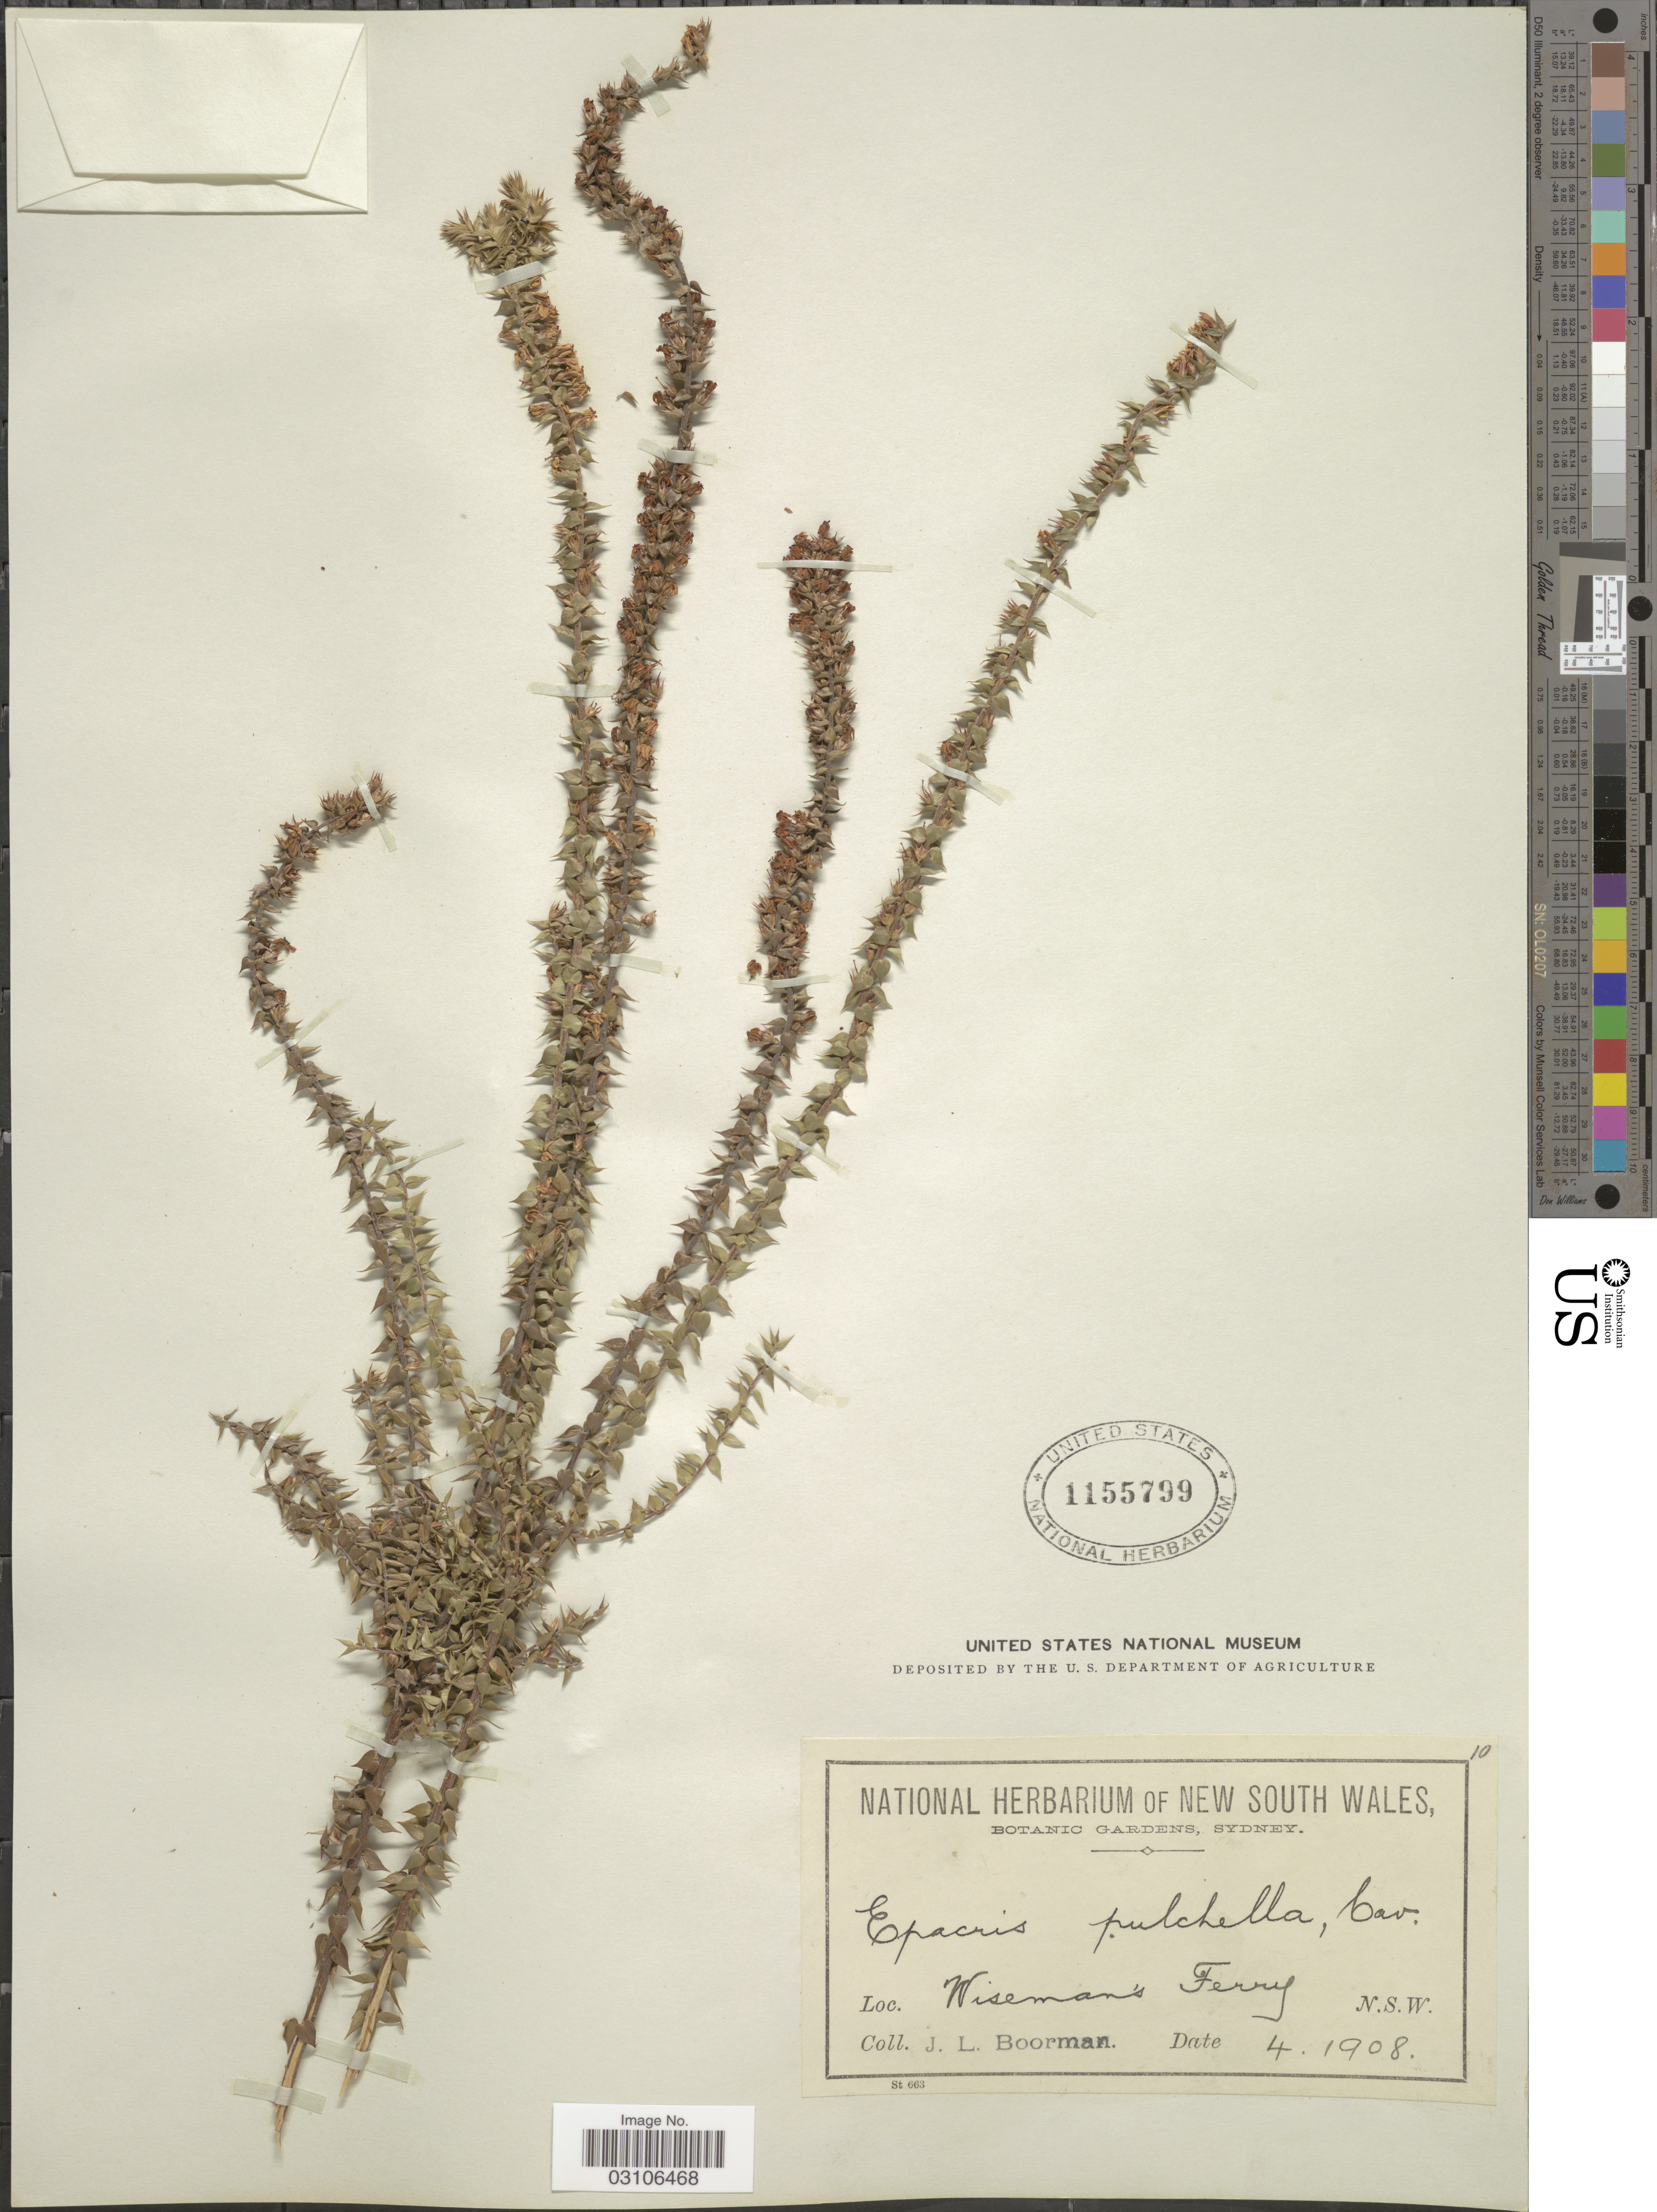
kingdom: Plantae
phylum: Tracheophyta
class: Magnoliopsida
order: Ericales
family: Ericaceae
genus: Epacris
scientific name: Epacris pulchella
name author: Cav.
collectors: J. Boorman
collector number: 10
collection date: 1908-04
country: Australia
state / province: New South Wales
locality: Wiseman's Ferry.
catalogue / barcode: US 1155799